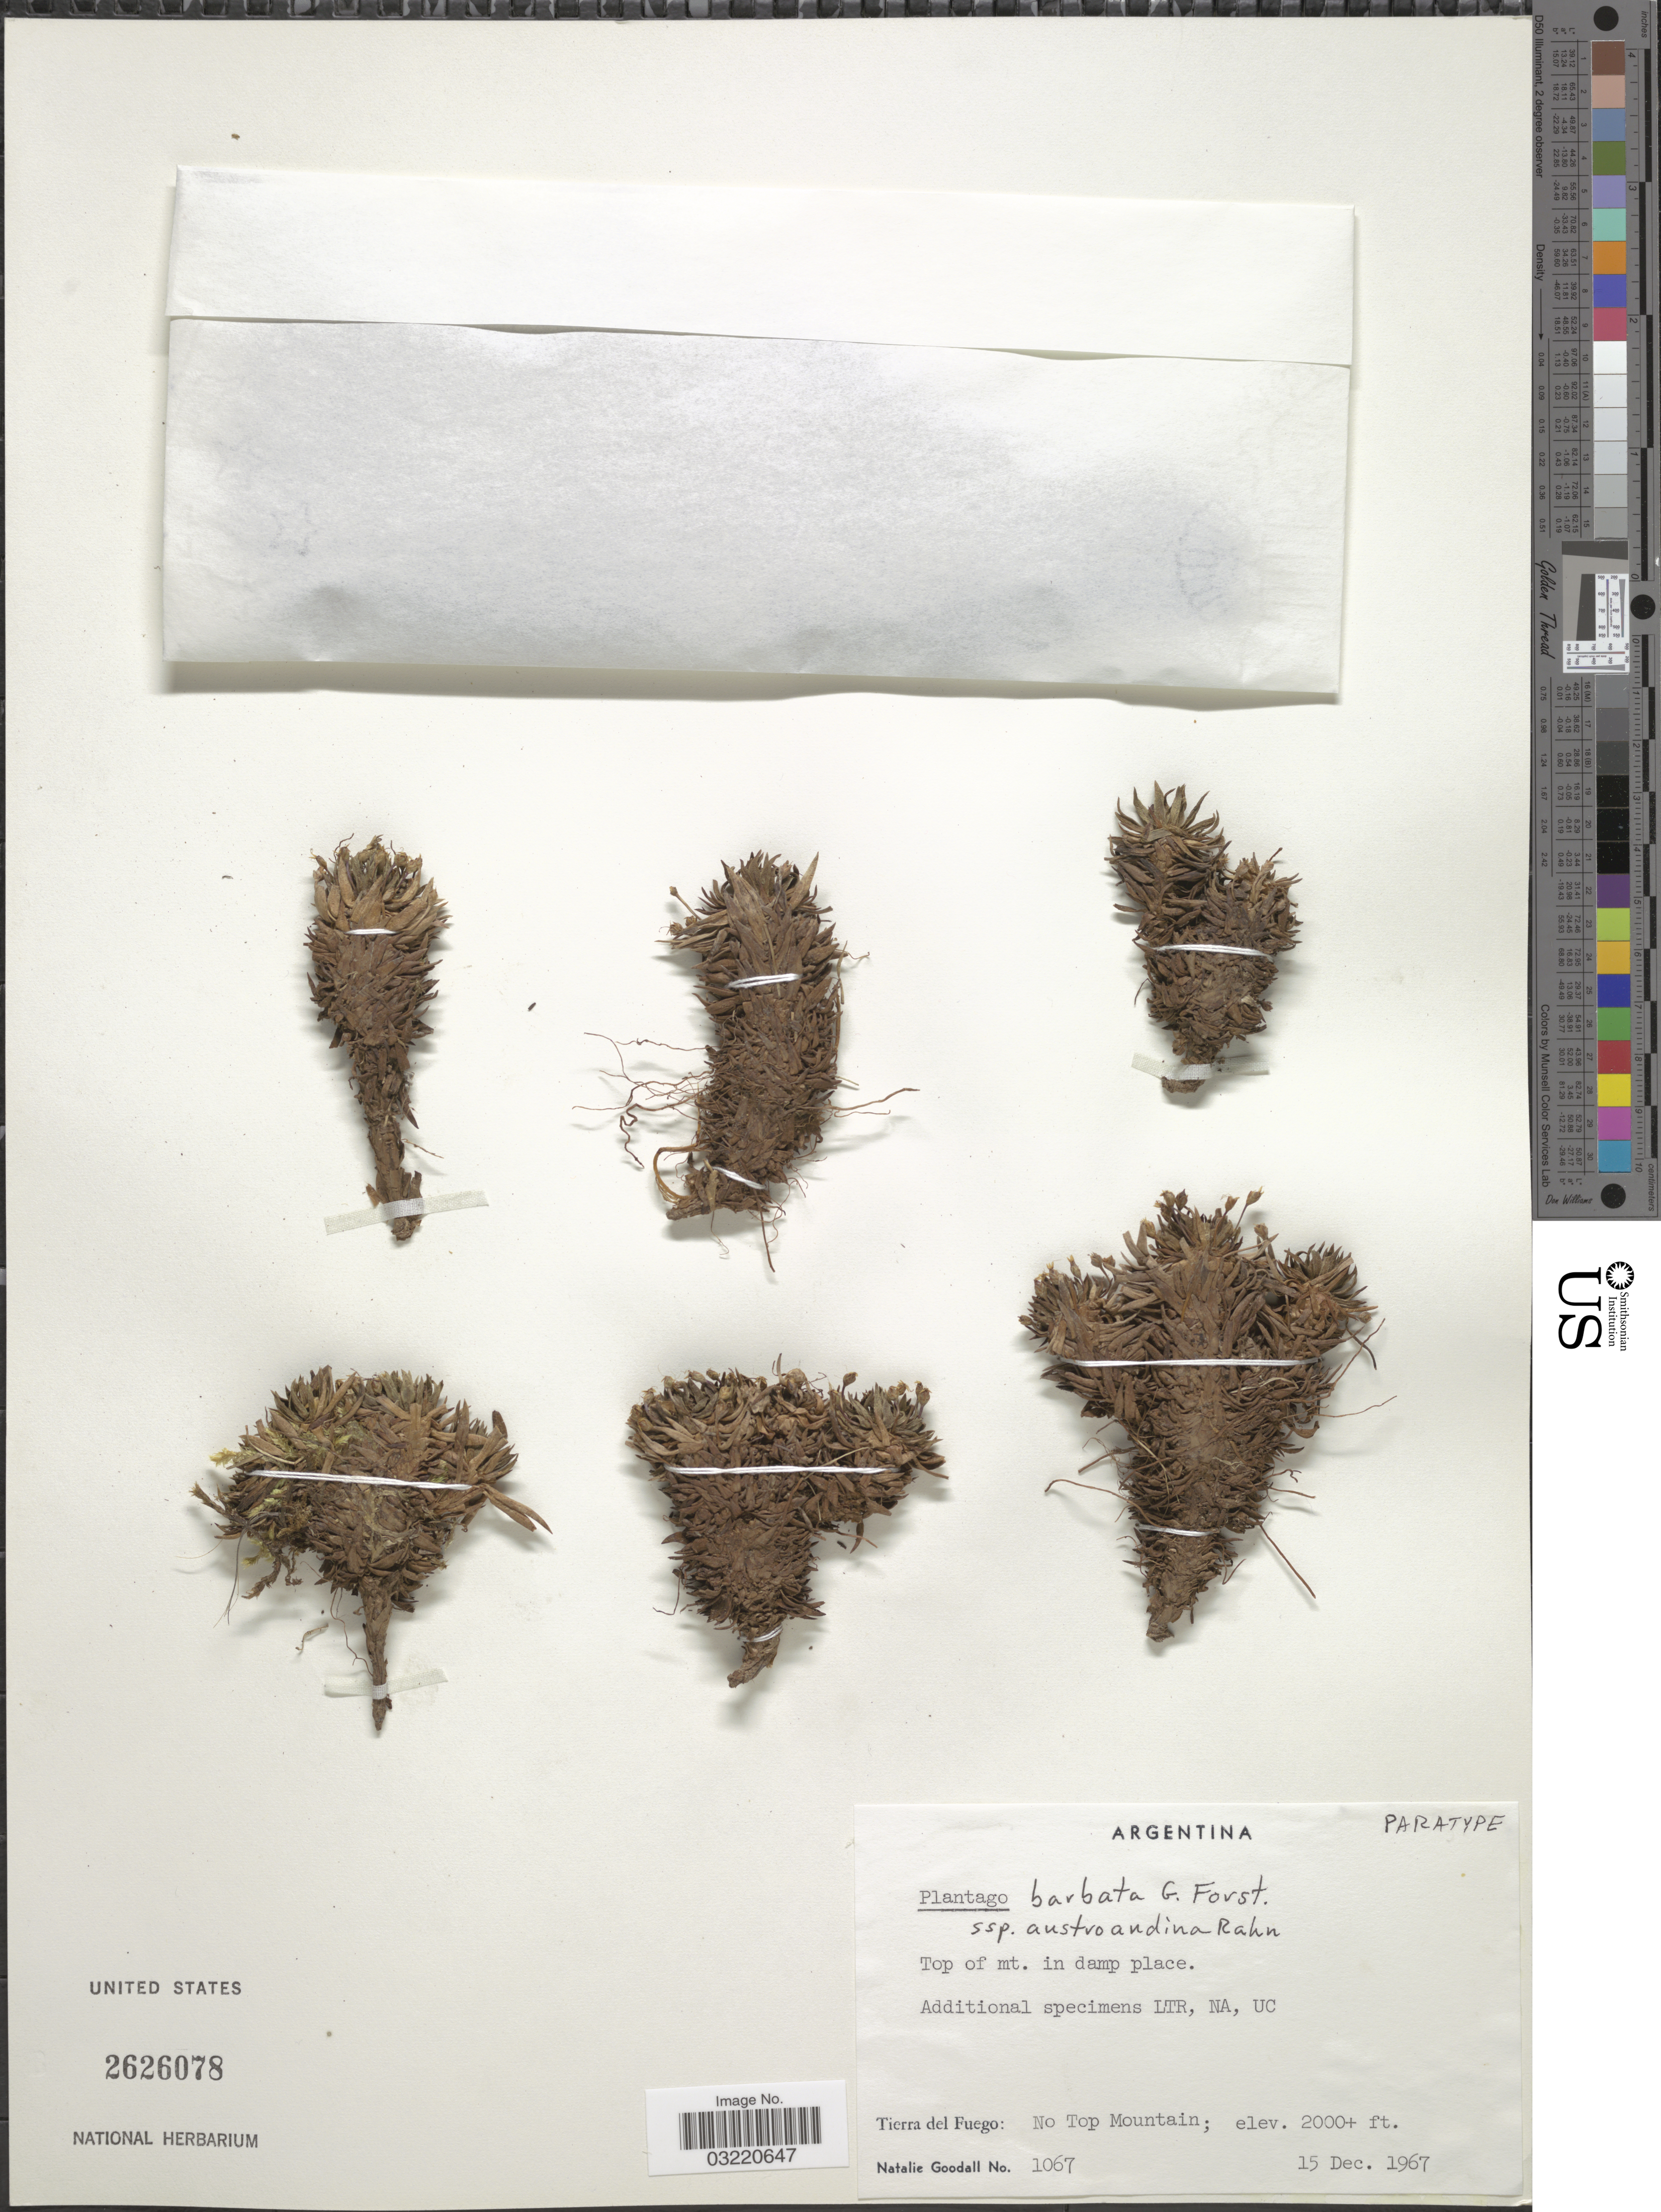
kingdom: Plantae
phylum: Tracheophyta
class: Magnoliopsida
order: Lamiales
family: Plantaginaceae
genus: Plantago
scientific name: Plantago barbata subsp. austroandina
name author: Rahn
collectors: N. Goodall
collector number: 1067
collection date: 1967-12-15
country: Argentina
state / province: Tierra del Fuego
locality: No Top Mountain.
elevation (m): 610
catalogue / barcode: US 2626078